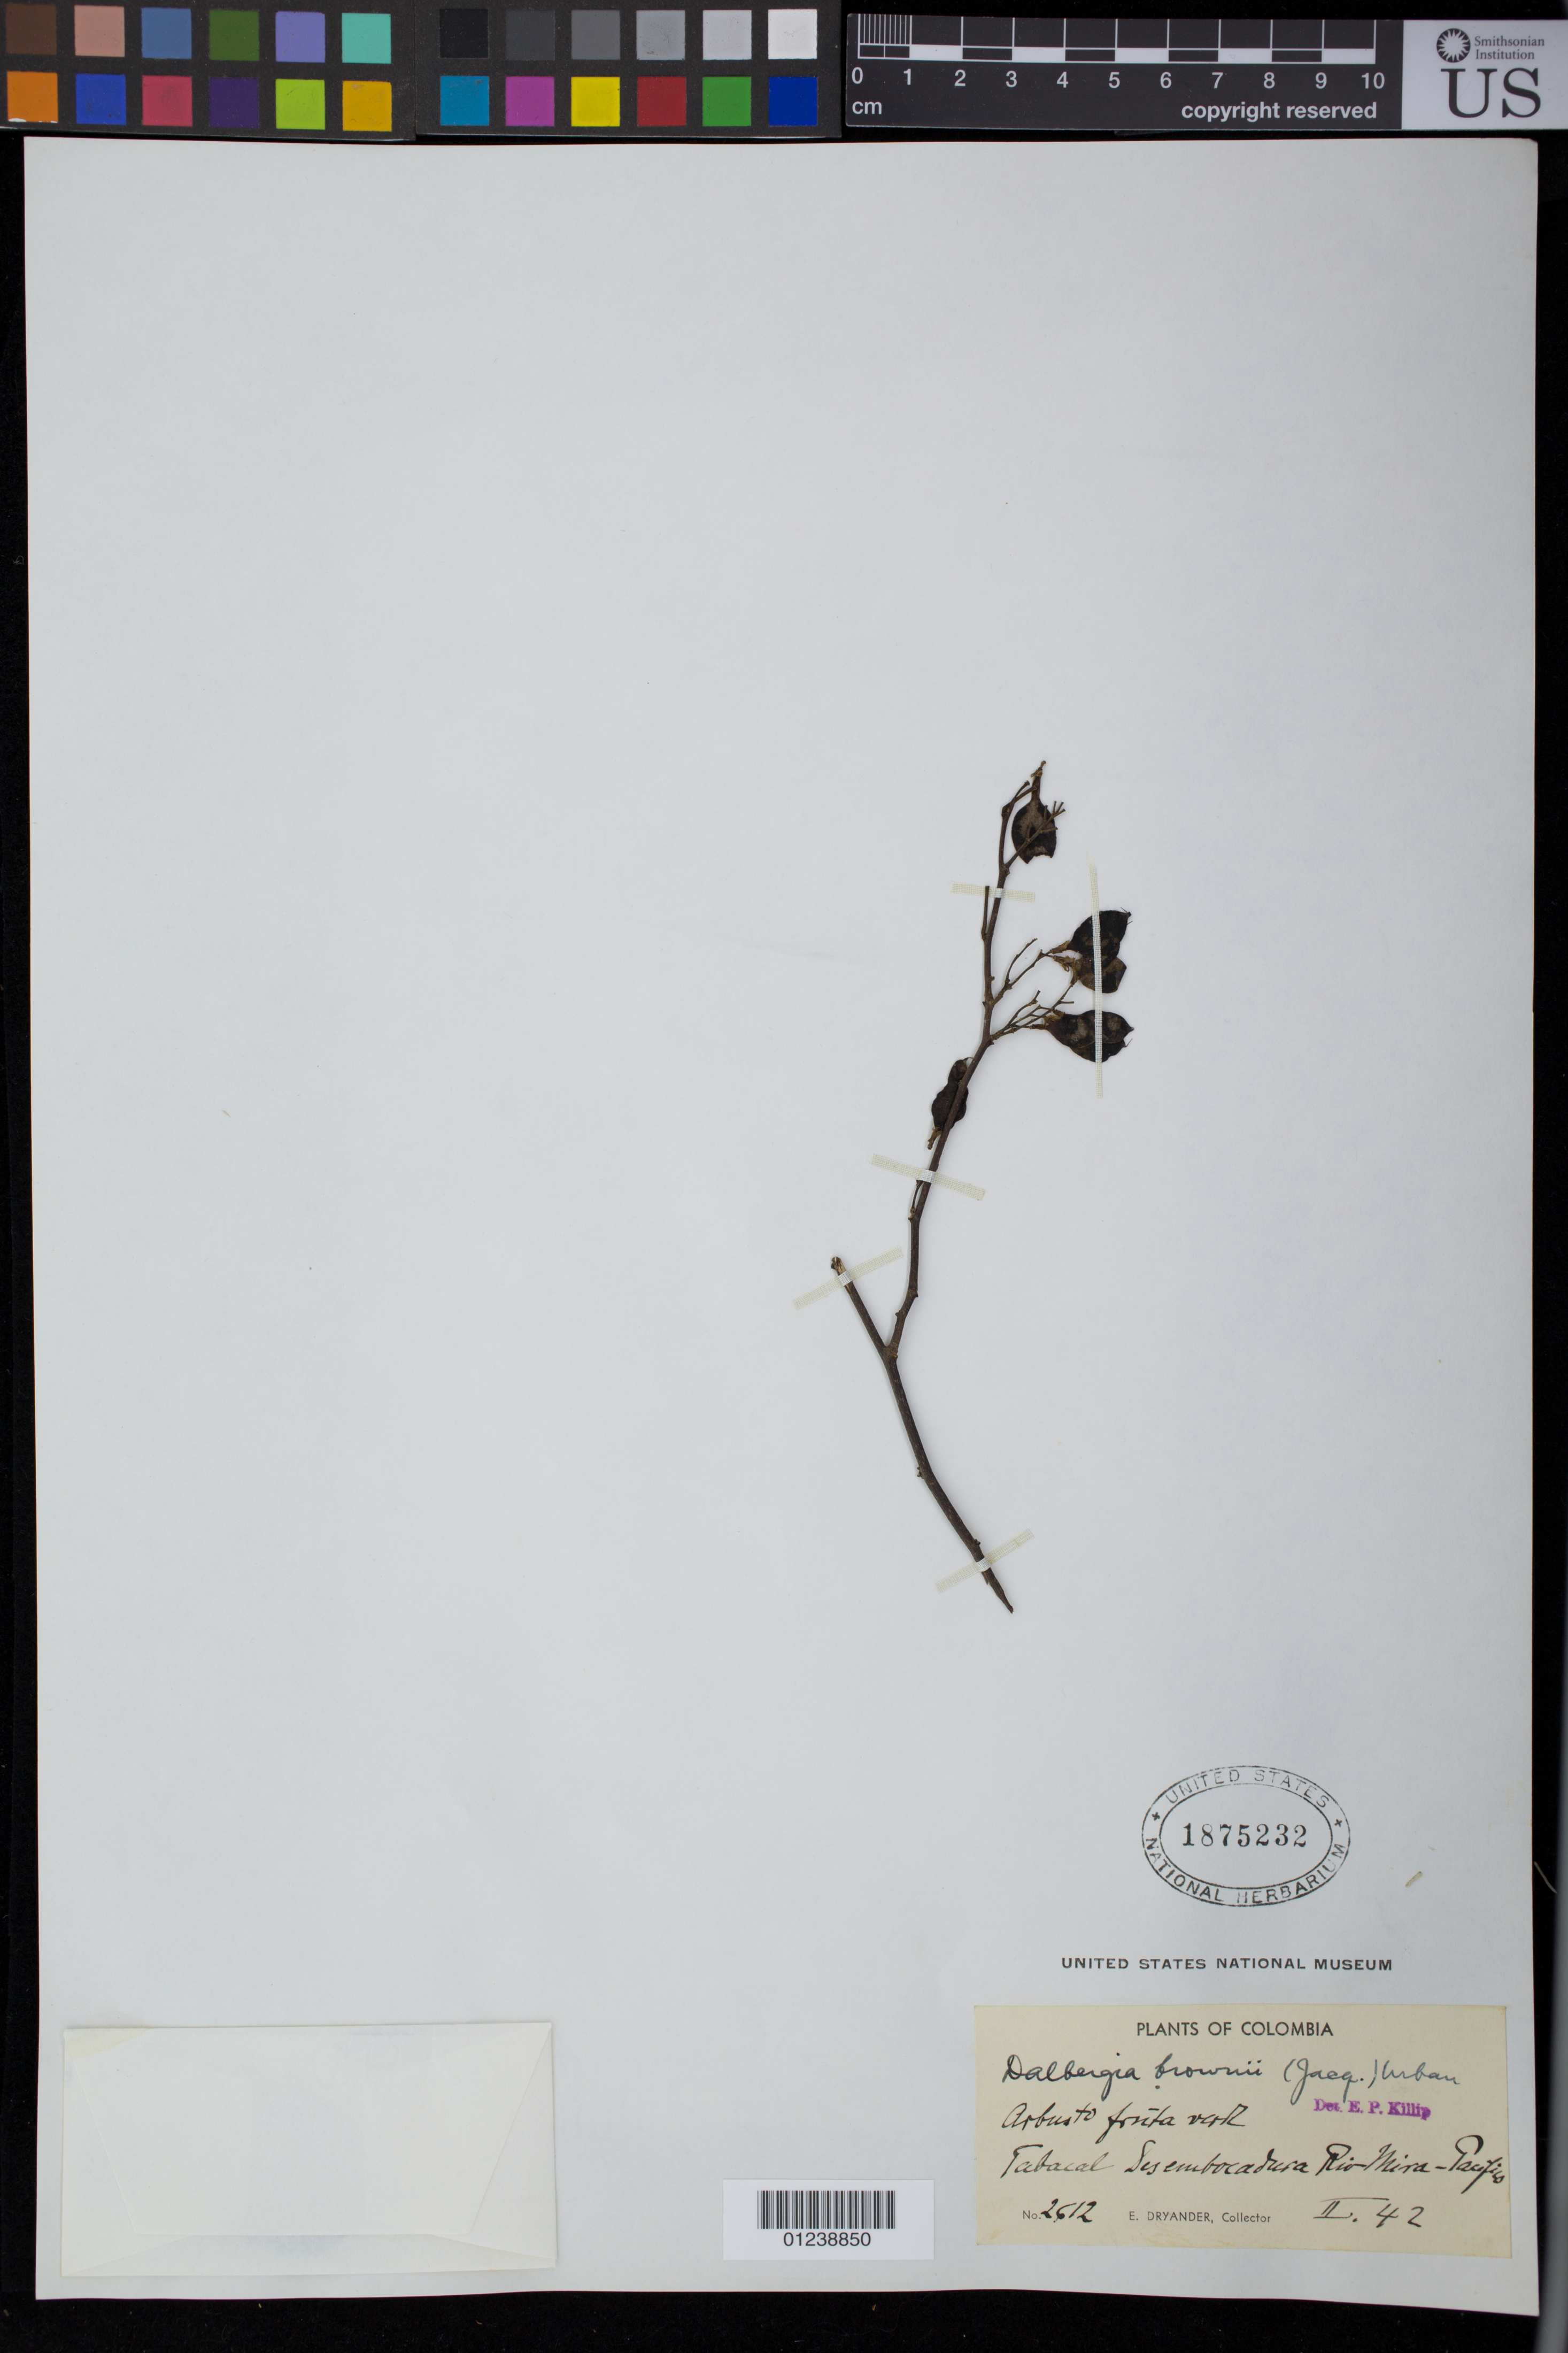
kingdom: Plantae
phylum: Tracheophyta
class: Magnoliopsida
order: Fabales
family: Fabaceae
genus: Dalbergia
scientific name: Dalbergia brownei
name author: (Jacq.) Schinz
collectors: E. Dryander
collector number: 2612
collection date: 1942-02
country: Colombia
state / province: Narino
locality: Fabacal sis embocadura Rio Mira - Pacifico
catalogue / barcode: US 1875232